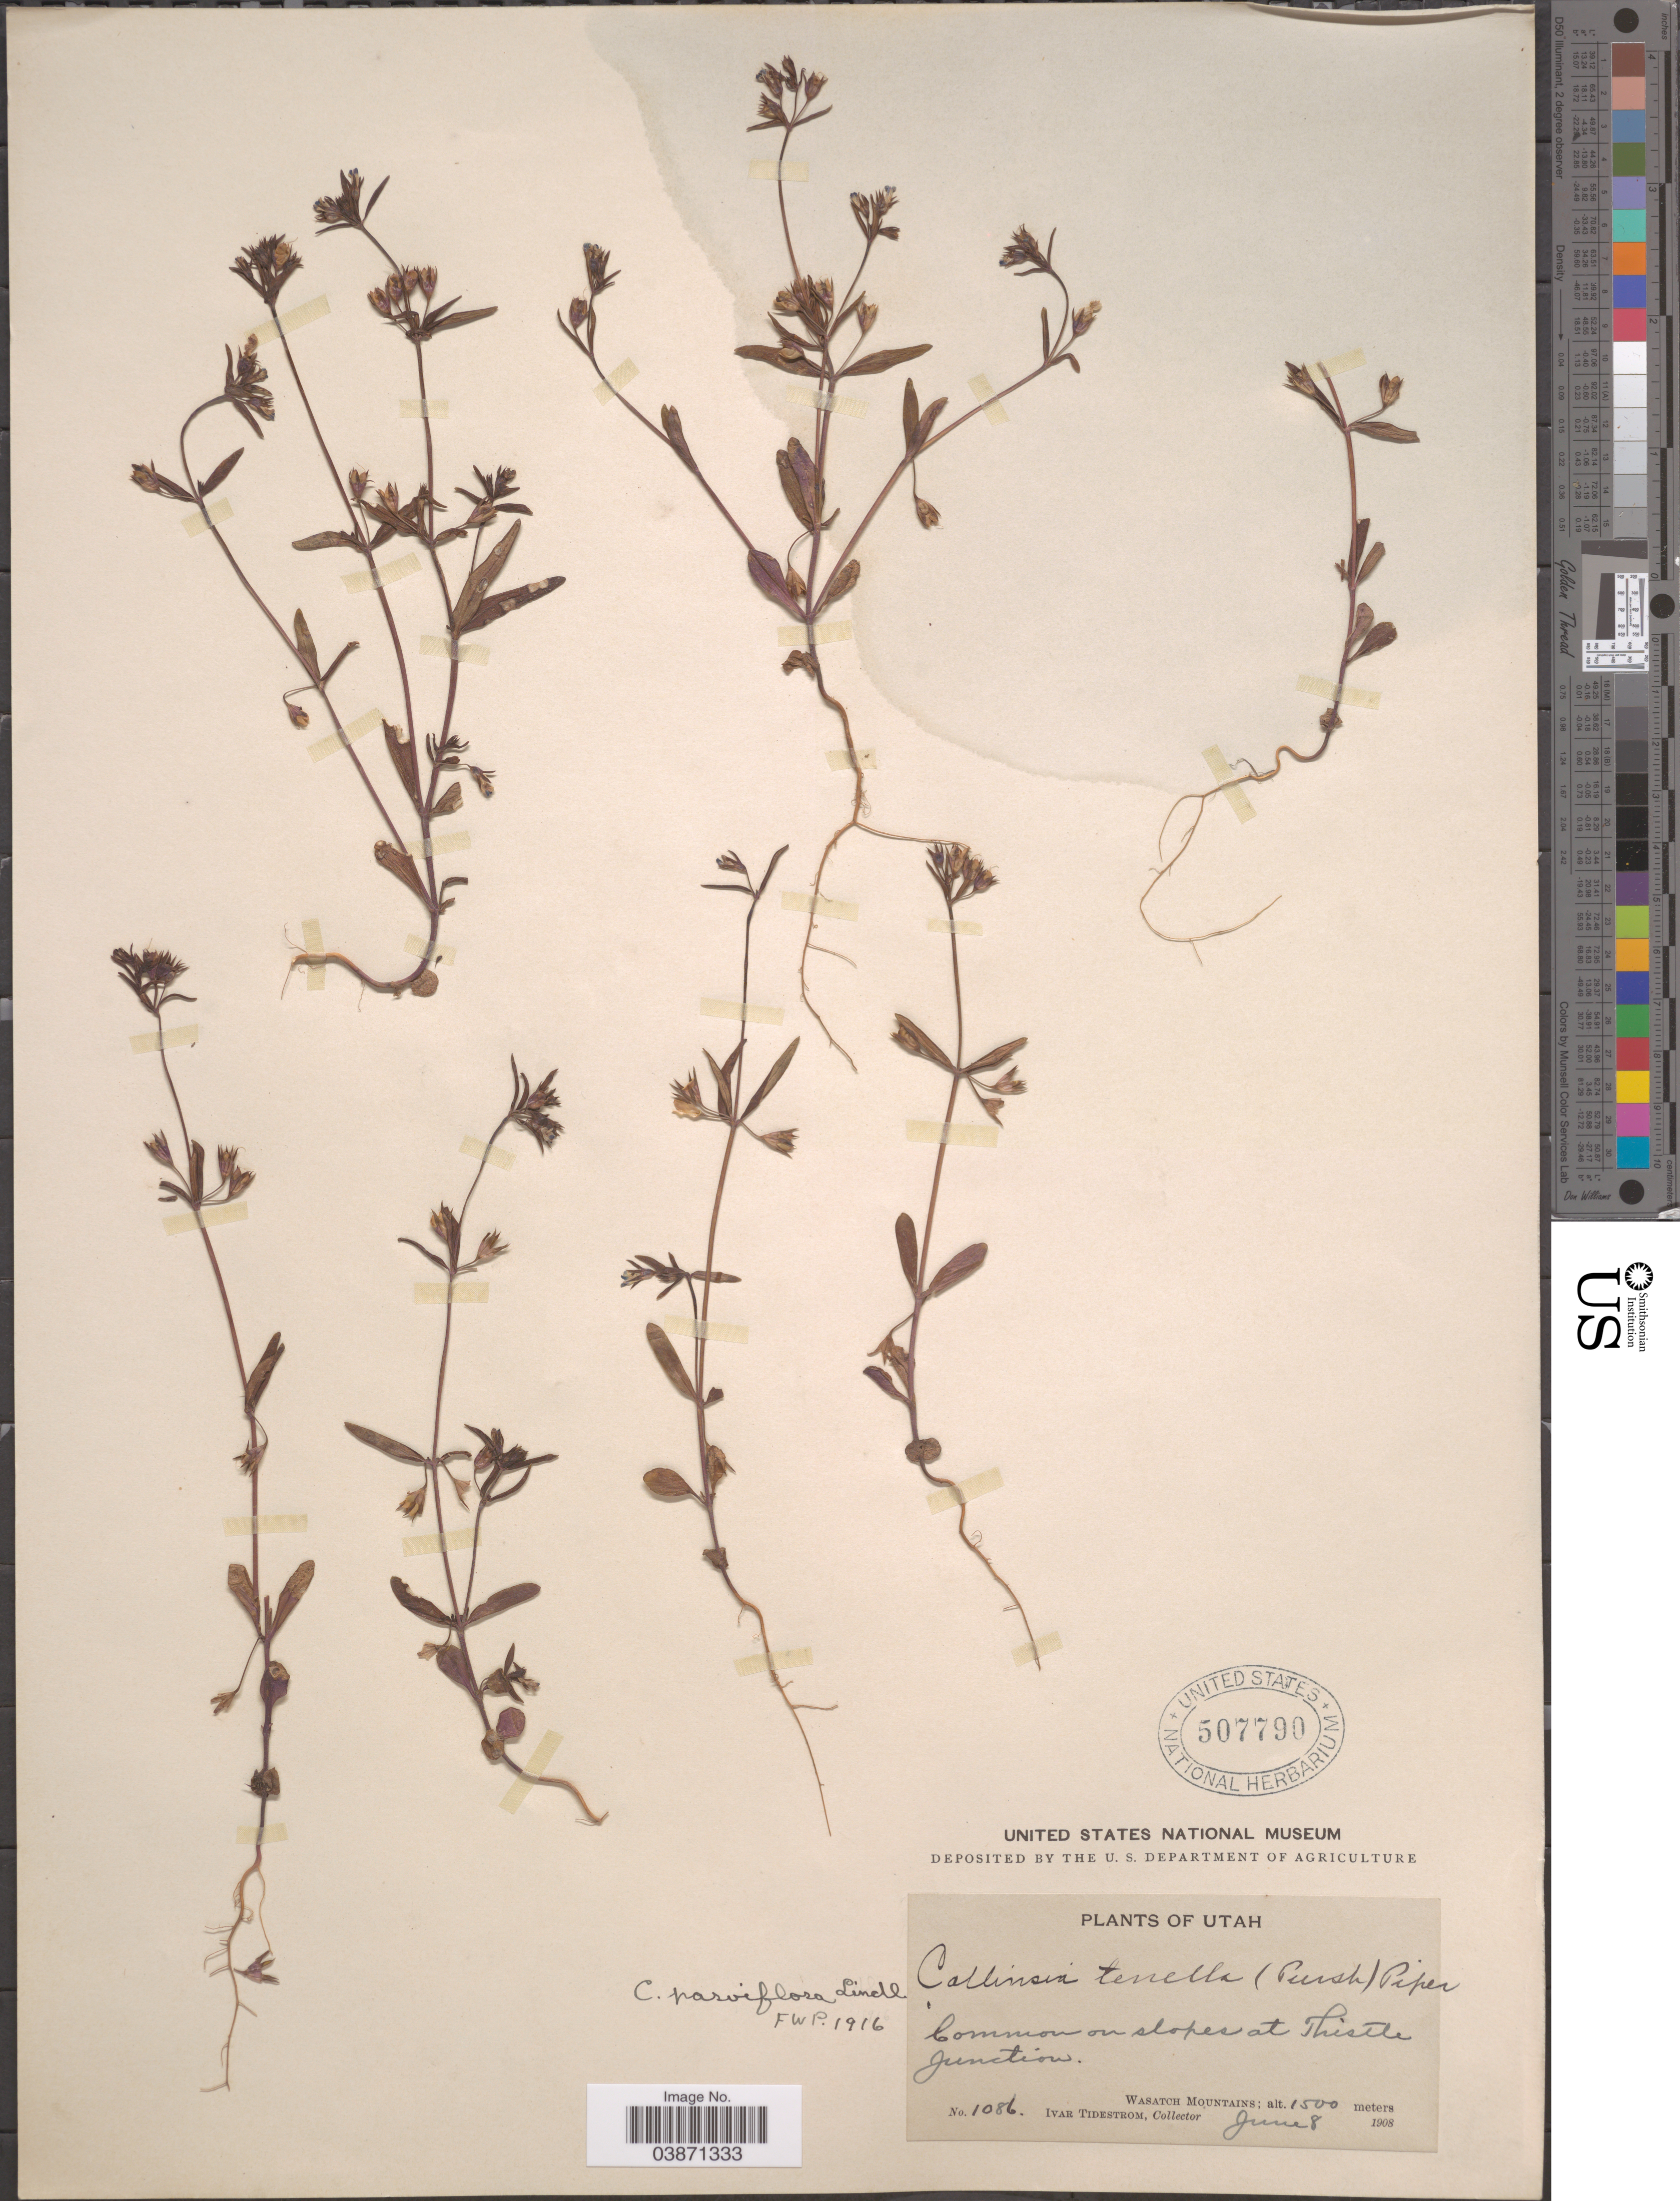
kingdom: Plantae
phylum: Tracheophyta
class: Magnoliopsida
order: Lamiales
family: Plantaginaceae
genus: Collinsia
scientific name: Collinsia parviflora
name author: Douglas ex Lindl.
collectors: I. F. Tidestrom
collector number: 1086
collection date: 1908-06-08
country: United States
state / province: Utah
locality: On slopes at Thistle Junction. Wasatch Mountains.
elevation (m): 1500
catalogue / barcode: US 507790